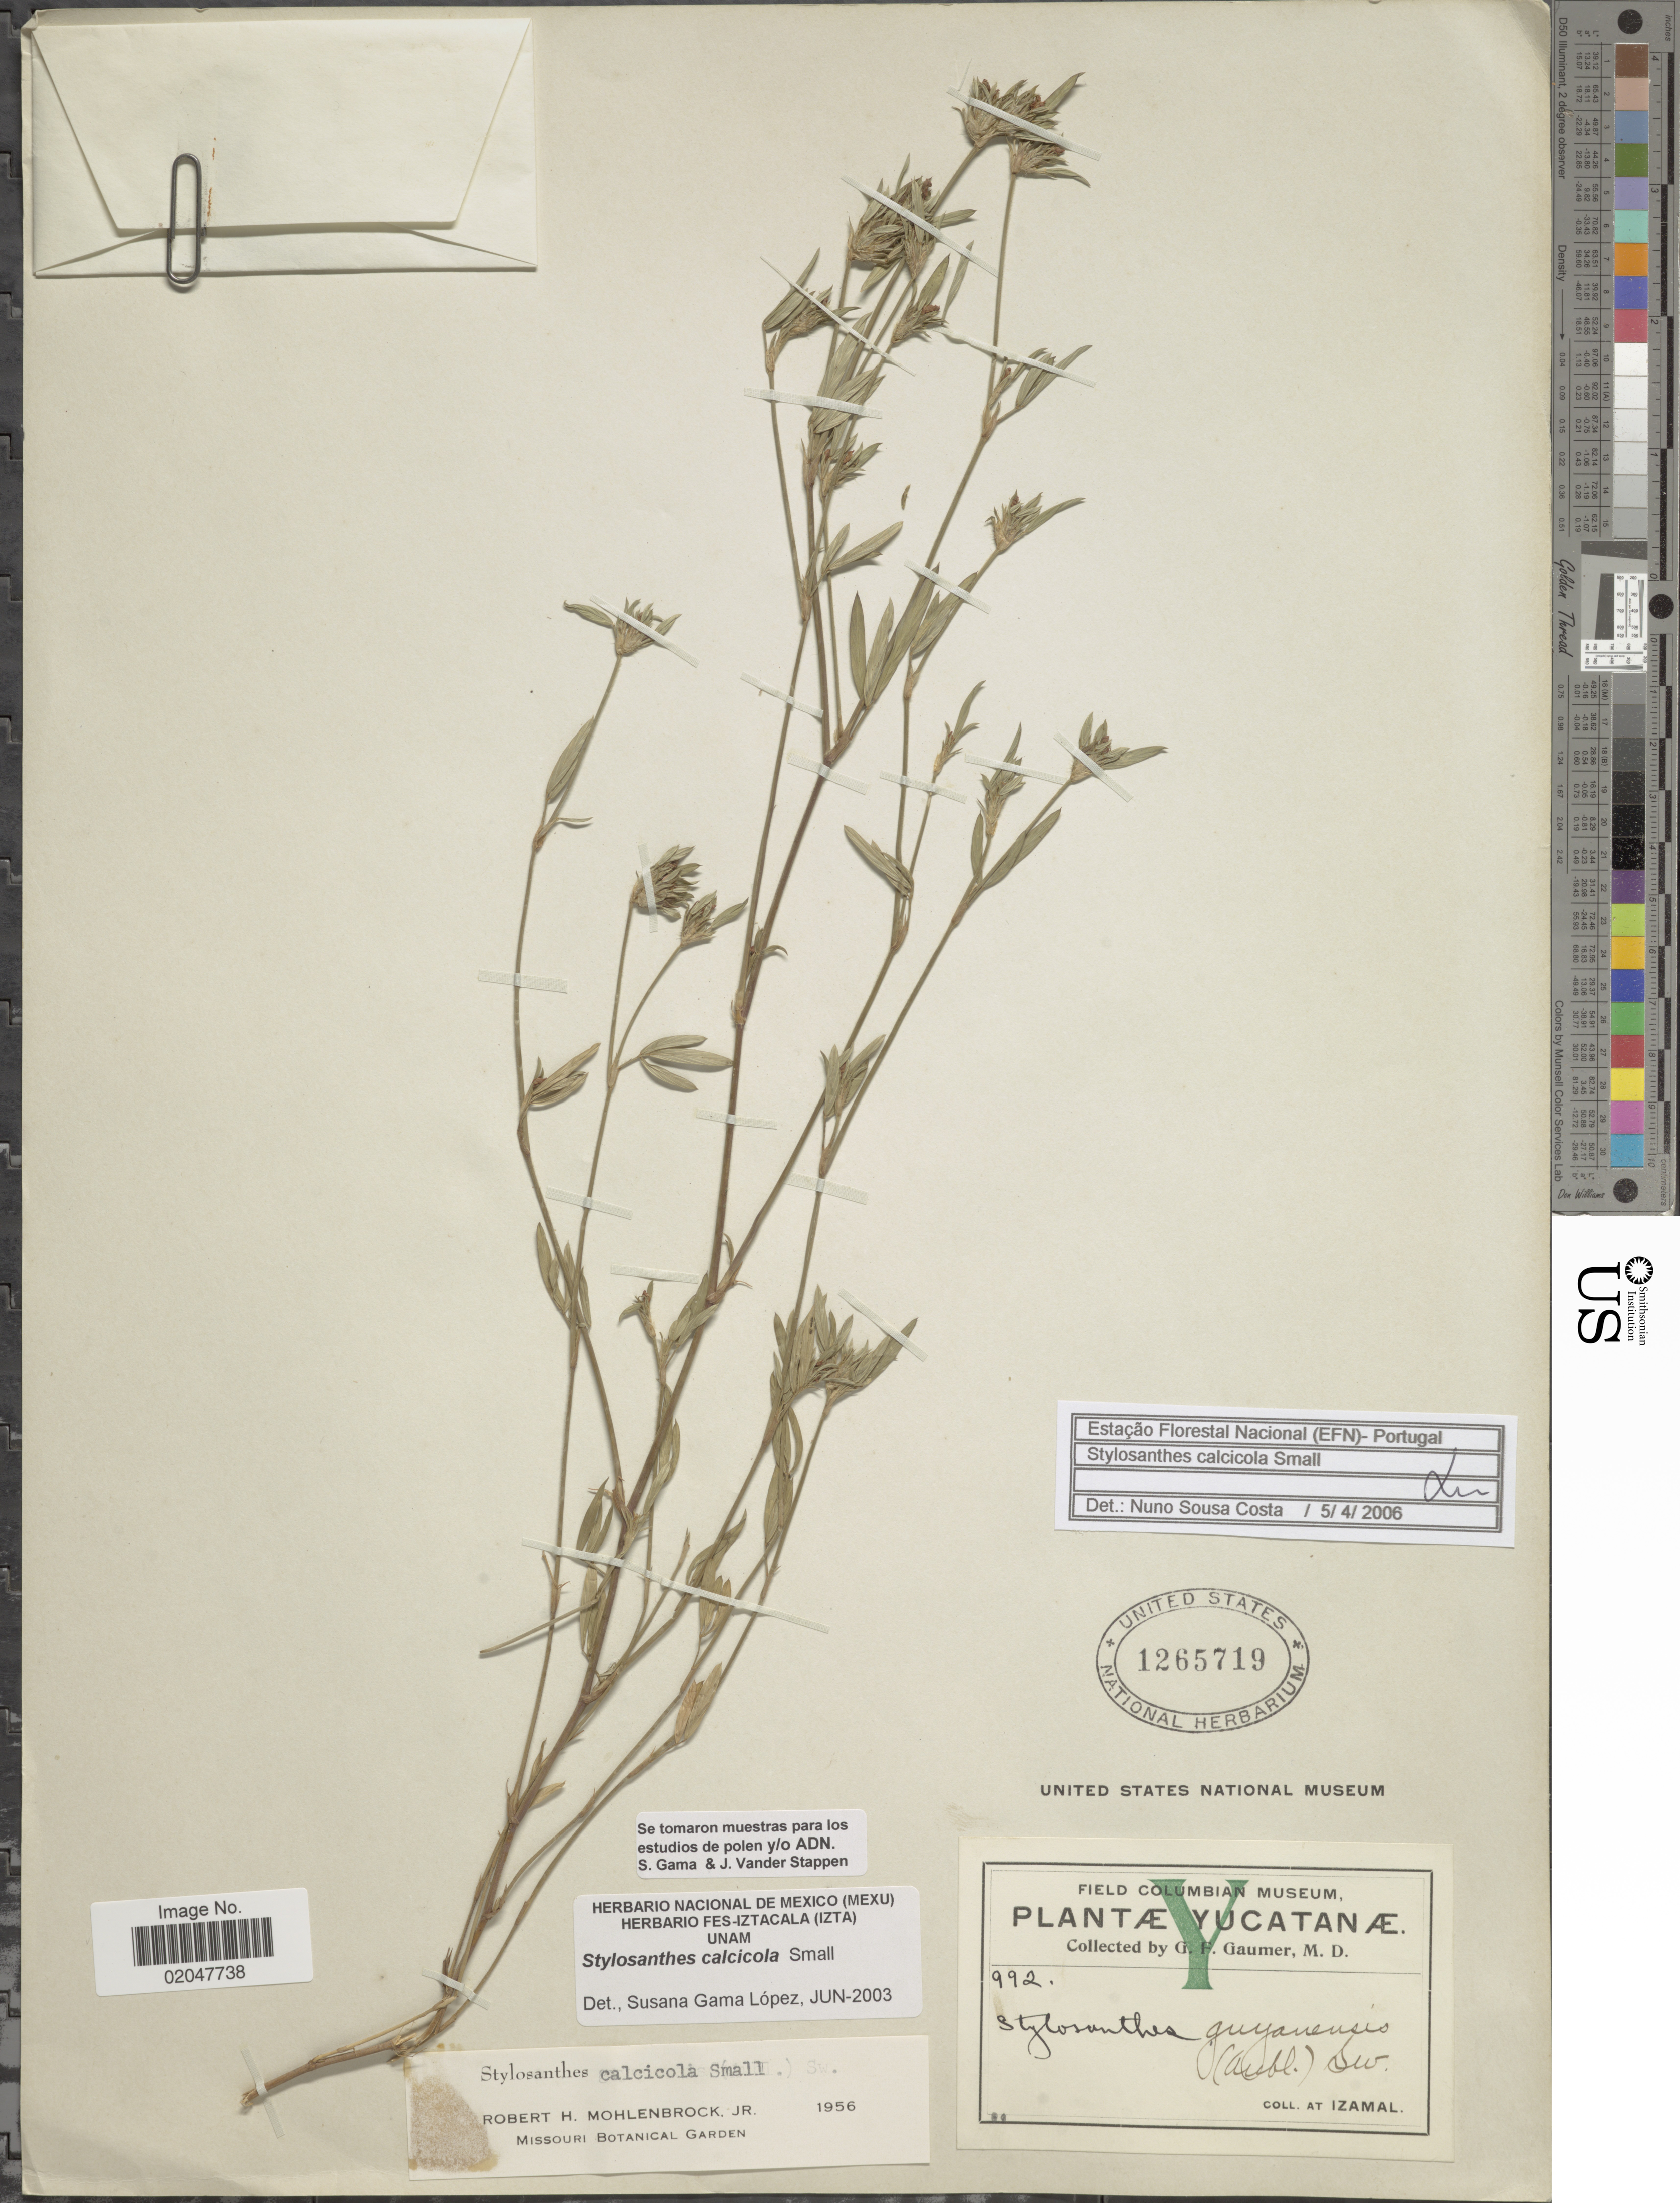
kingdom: Plantae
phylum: Tracheophyta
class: Magnoliopsida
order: Fabales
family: Fabaceae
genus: Stylosanthes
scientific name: Stylosanthes calcicola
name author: Small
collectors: G. F. Gaumer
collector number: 992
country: Mexico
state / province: Yucatán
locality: Izamal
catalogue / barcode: US 1265719